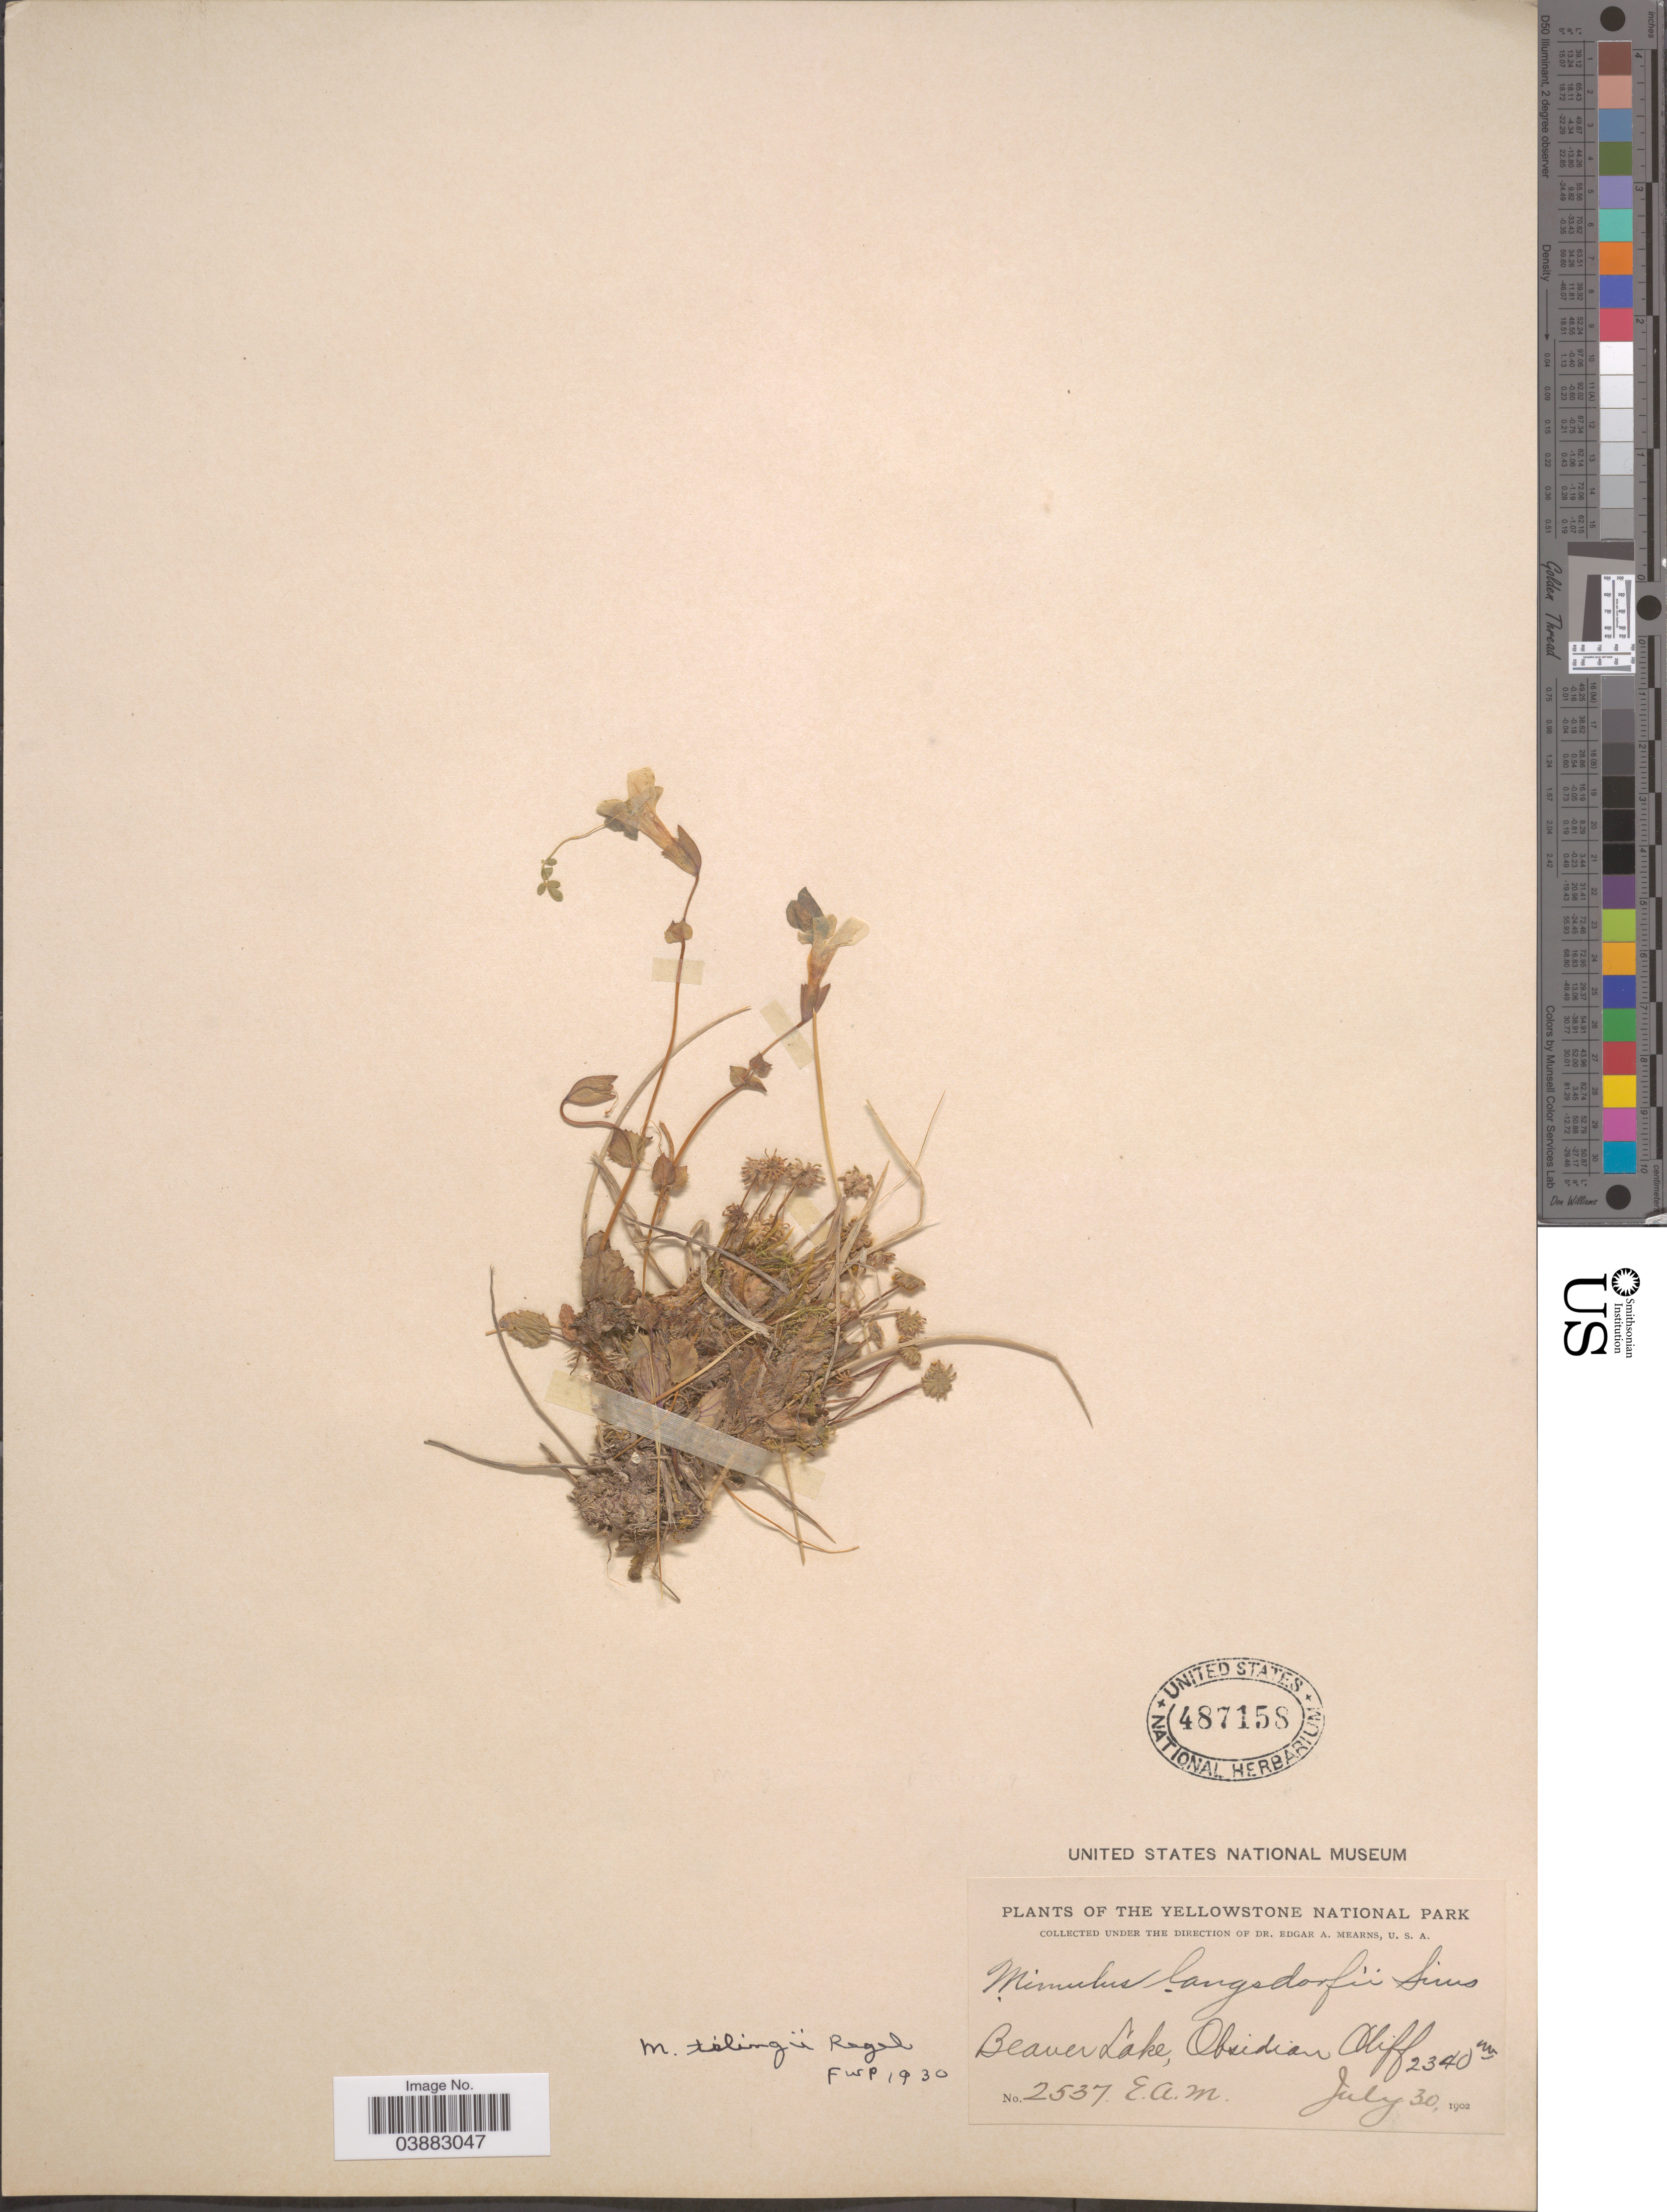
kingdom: Plantae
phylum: Tracheophyta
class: Magnoliopsida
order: Lamiales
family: Phrymaceae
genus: Mimulus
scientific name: Mimulus tilingii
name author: Regel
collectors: E. A. Mearns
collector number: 2537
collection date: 1902-07-30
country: United States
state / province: Wyoming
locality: The Yellowstone National Park. Beaver Lake, Obsidian Cliff.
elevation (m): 2340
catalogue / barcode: US 487158